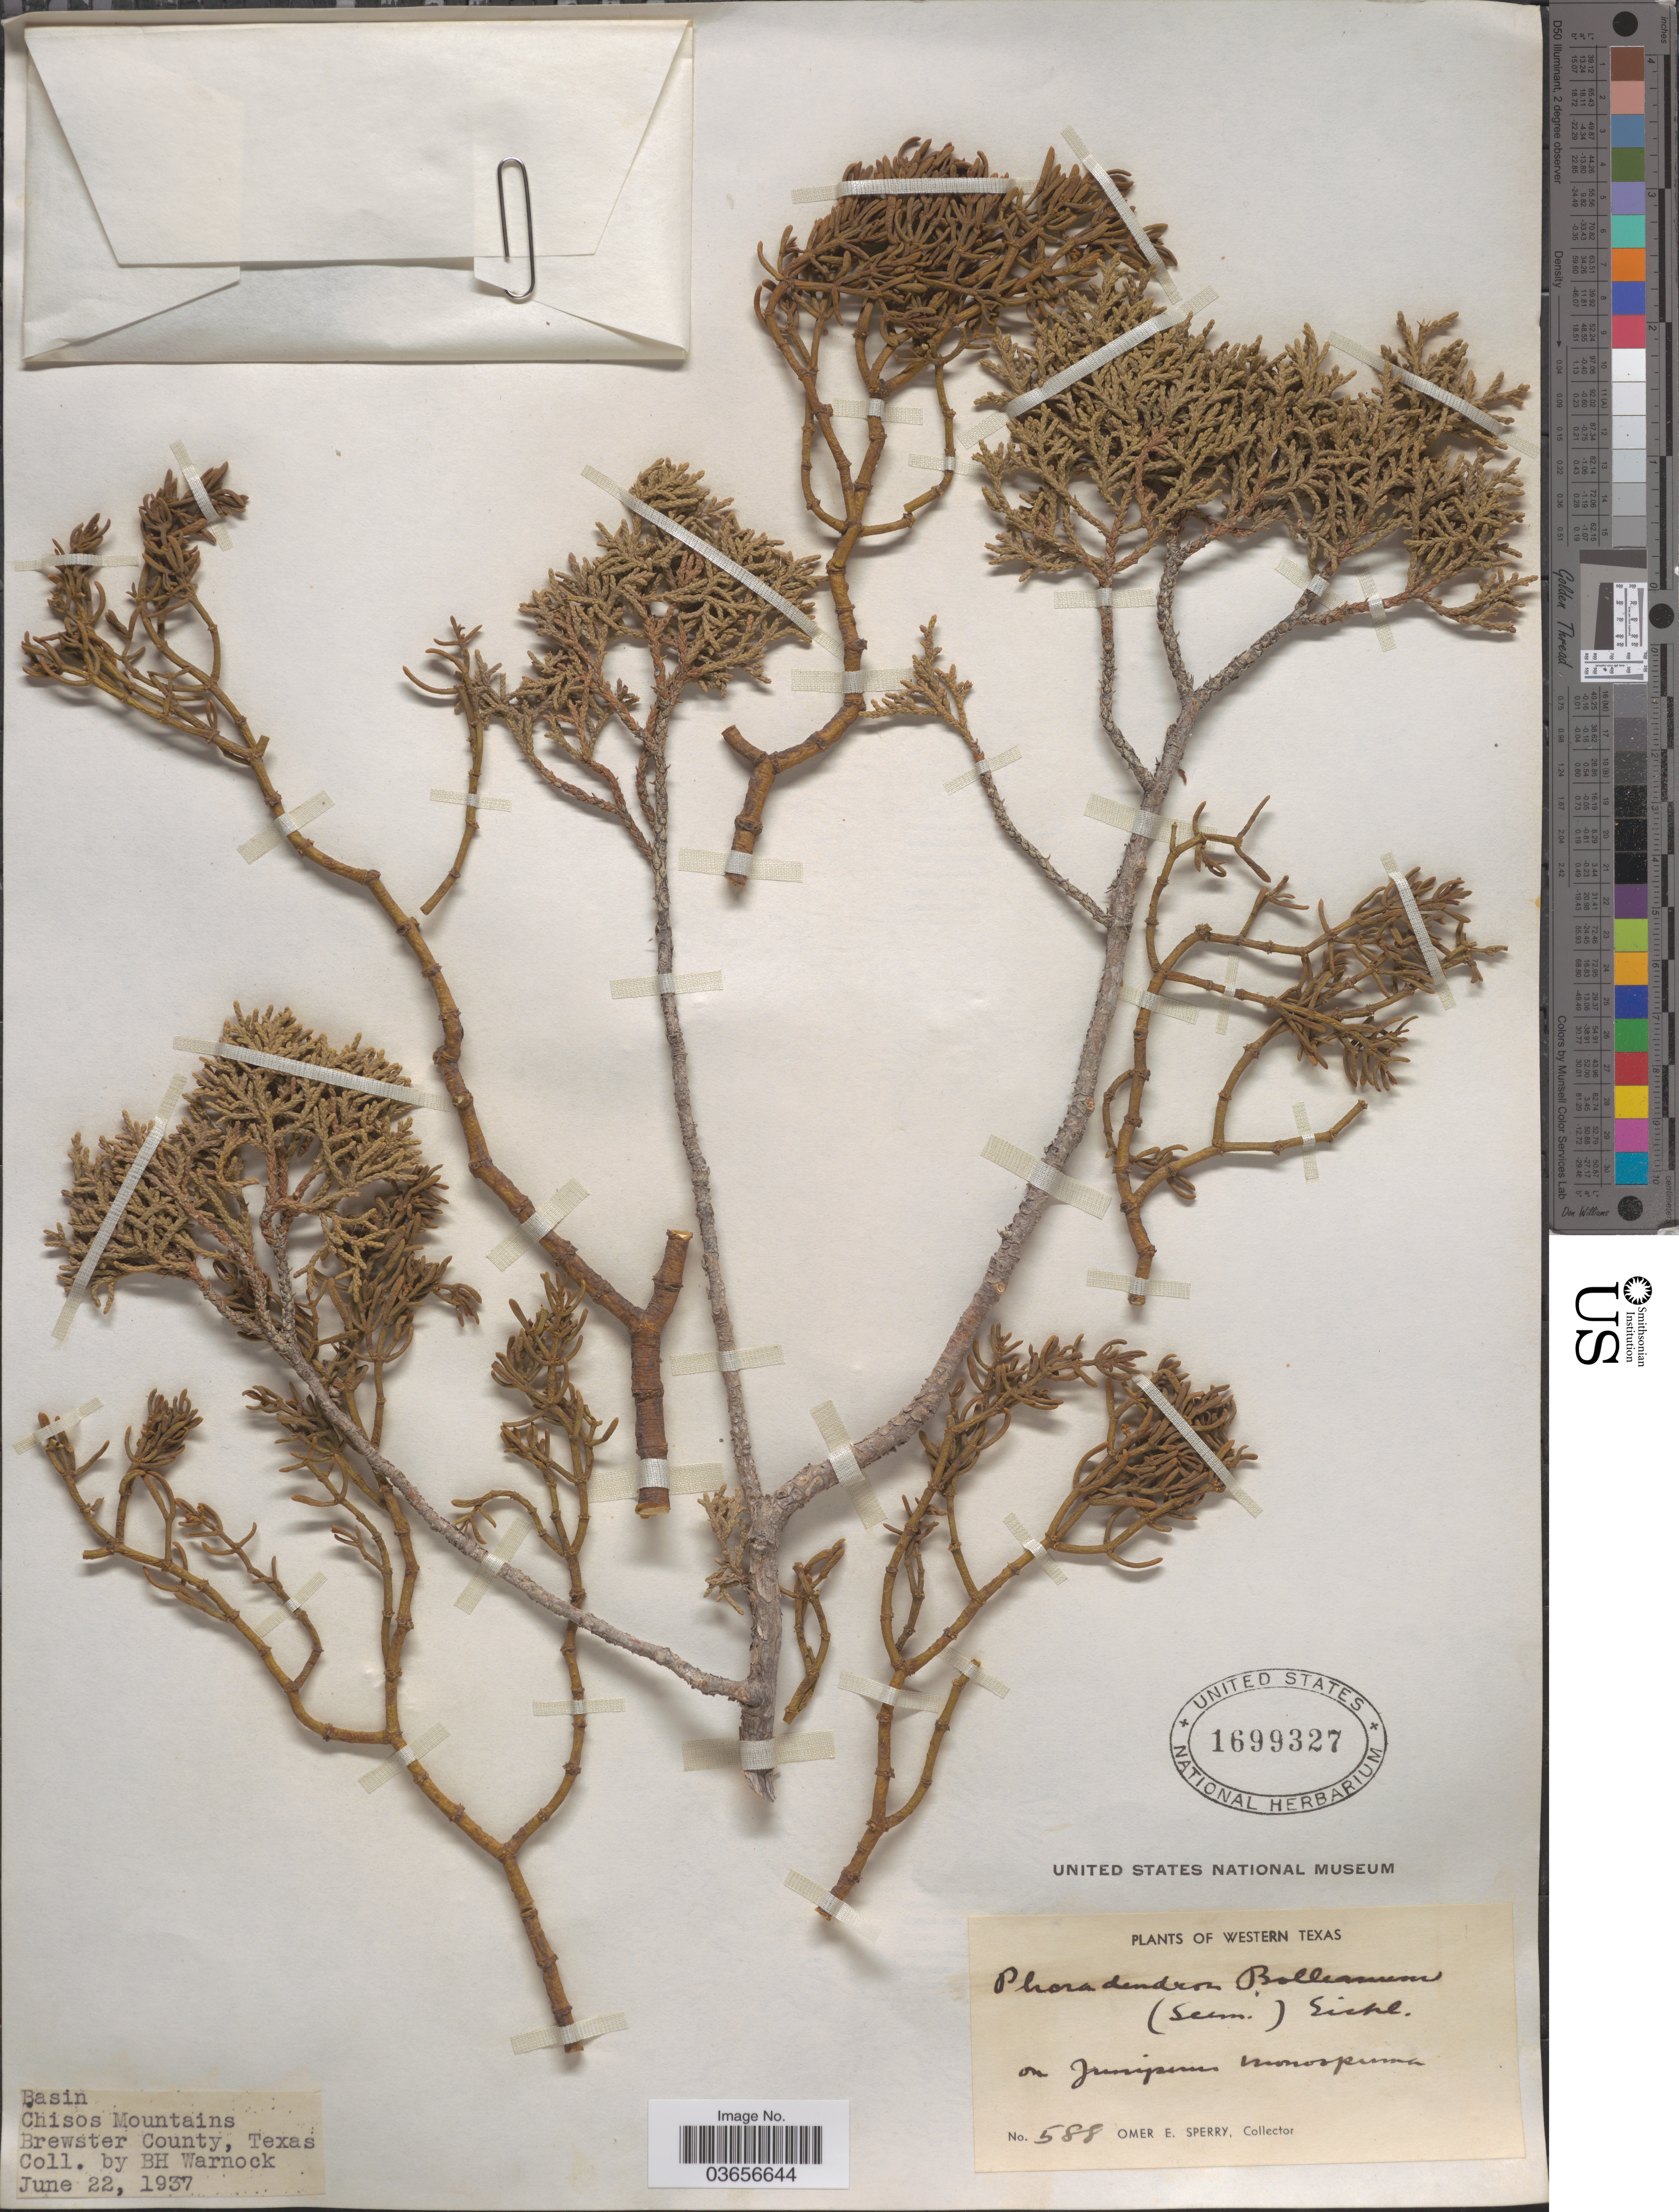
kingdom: Plantae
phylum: Tracheophyta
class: Magnoliopsida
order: Santalales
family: Viscaceae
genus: Phoradendron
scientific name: Phoradendron bolleanum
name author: (Seem.) Eichler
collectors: O. E. Sperry & B. H. Warnock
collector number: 588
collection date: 1937-06-22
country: United States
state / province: Texas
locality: Chisos Mountains, Brewster County. Western Texas.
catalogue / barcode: US 1699327